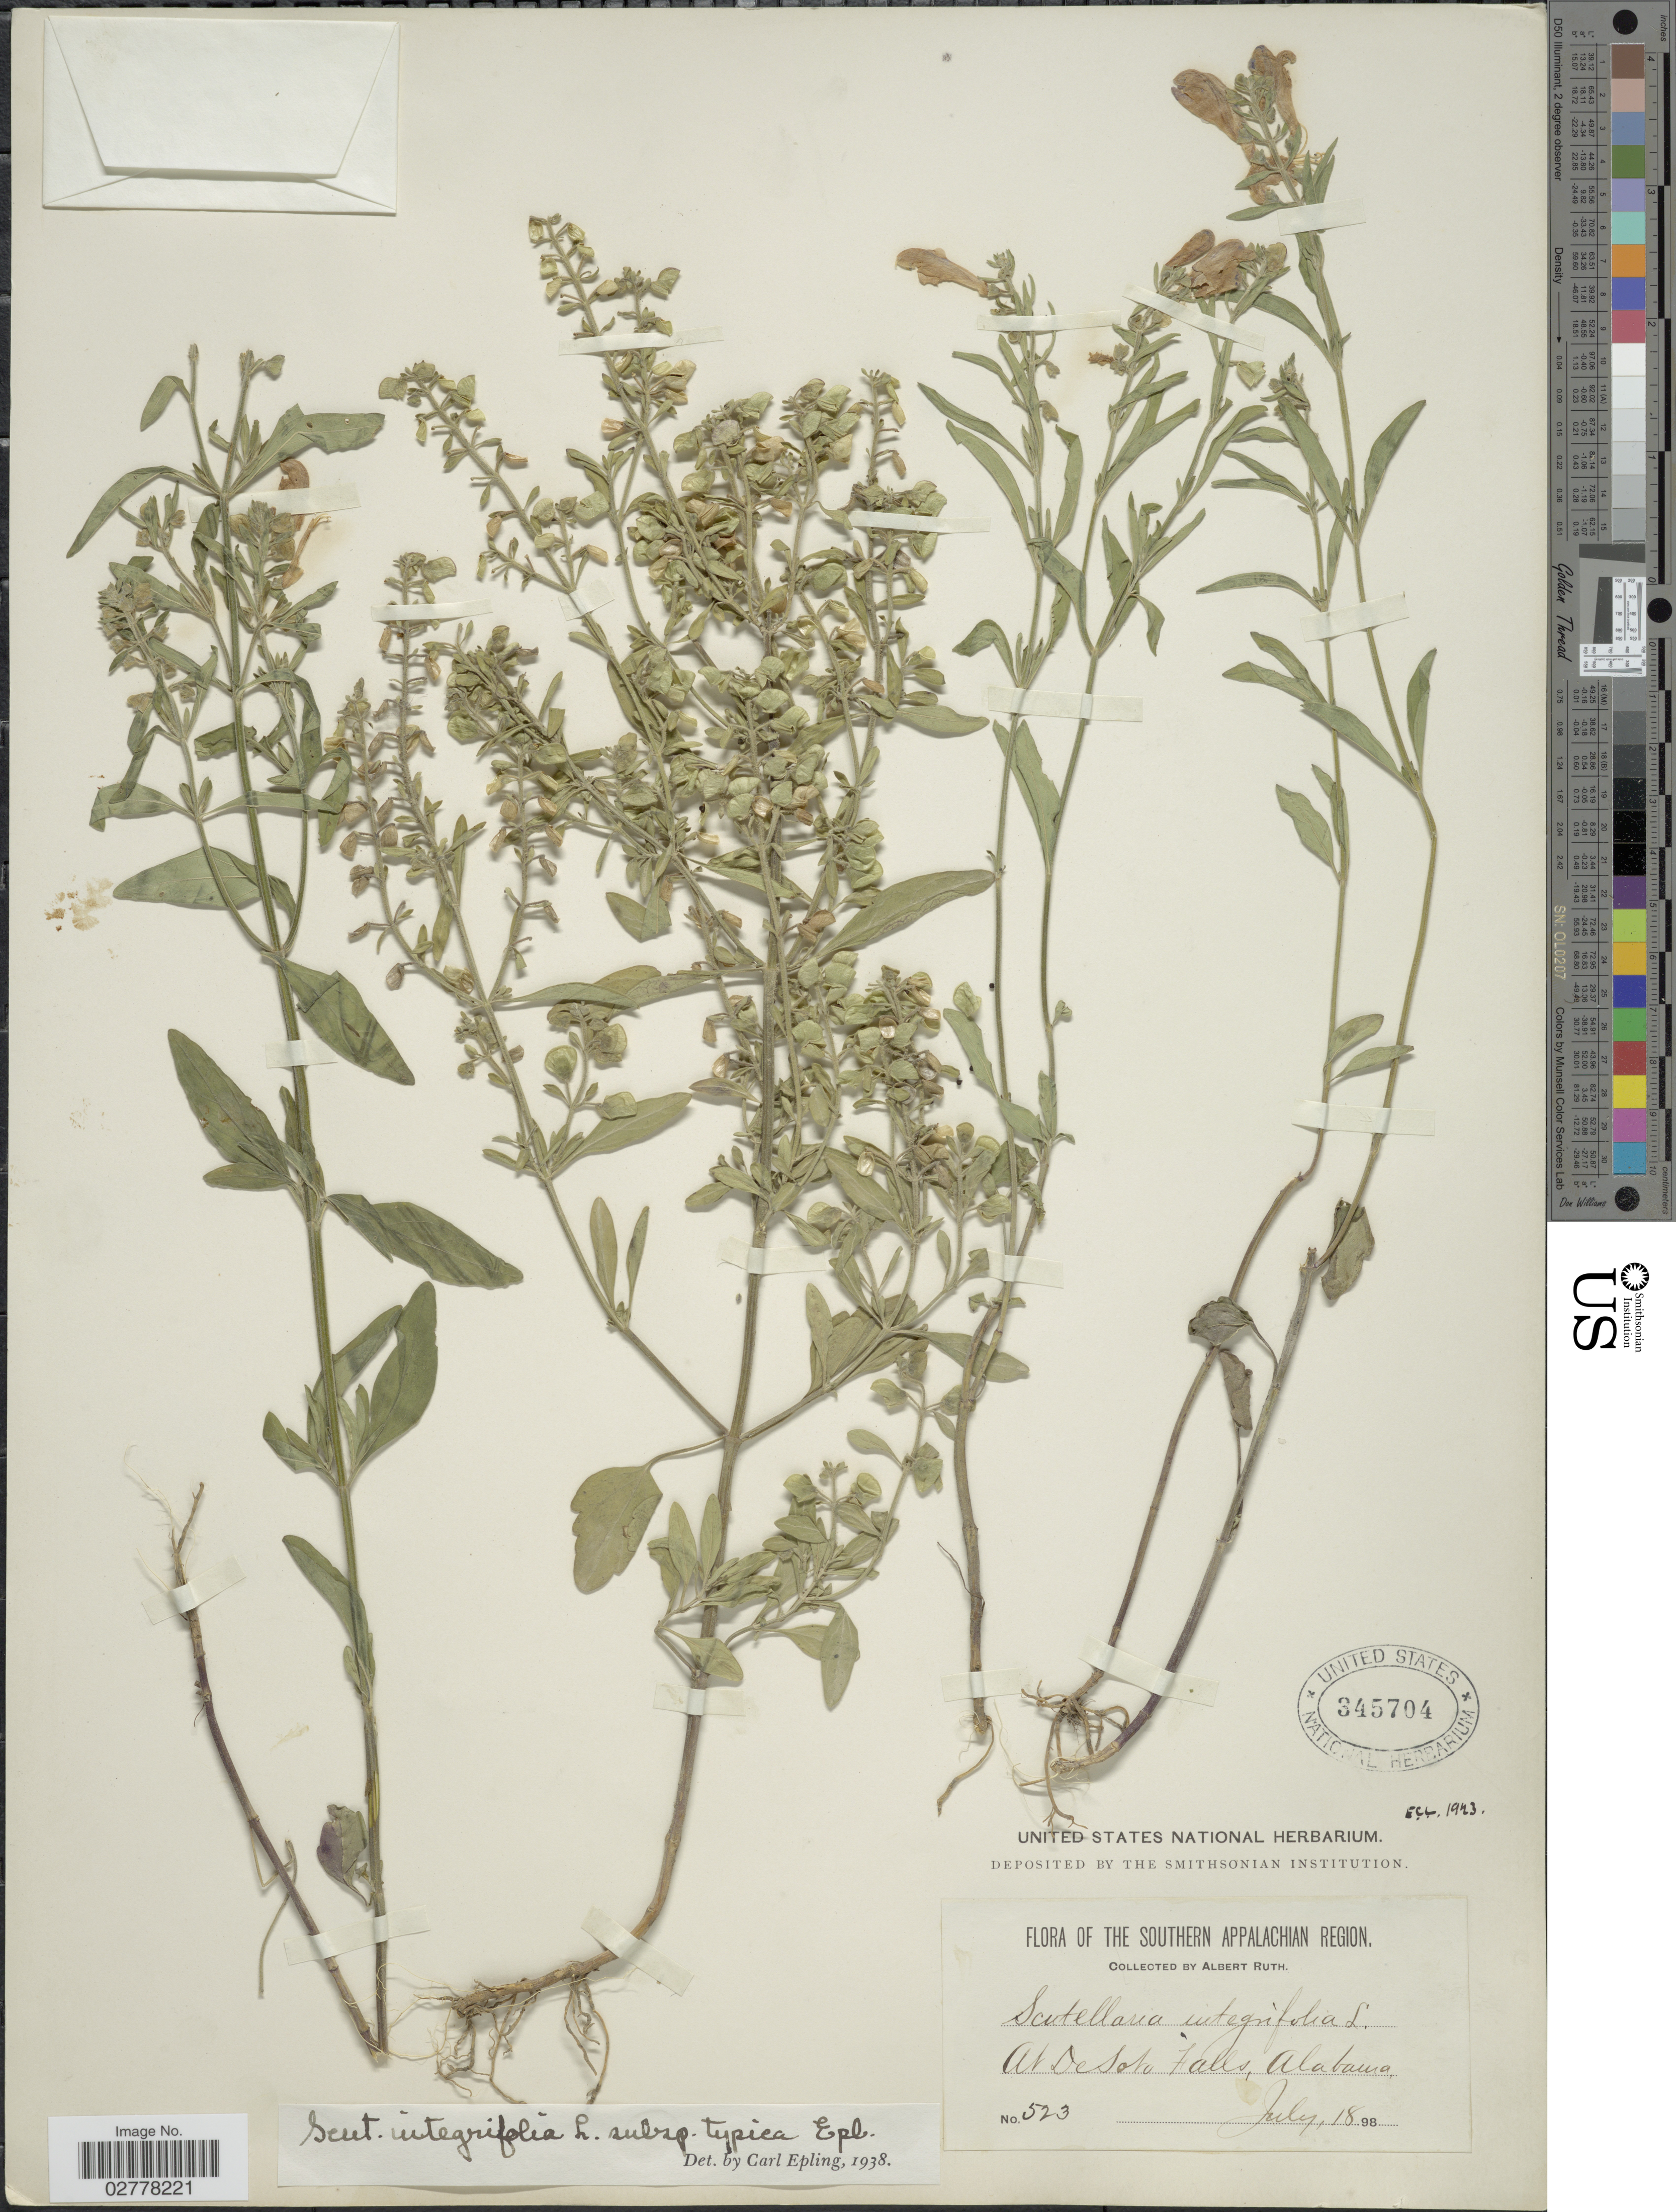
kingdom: Plantae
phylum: Tracheophyta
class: Magnoliopsida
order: Lamiales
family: Lamiaceae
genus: Scutellaria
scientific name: Scutellaria integrifolia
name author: L.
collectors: A. Ruth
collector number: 523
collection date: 1898-07-18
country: United States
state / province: Alabama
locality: The Southern Appalachian Region. At Desoto Falls.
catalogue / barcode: US 345704